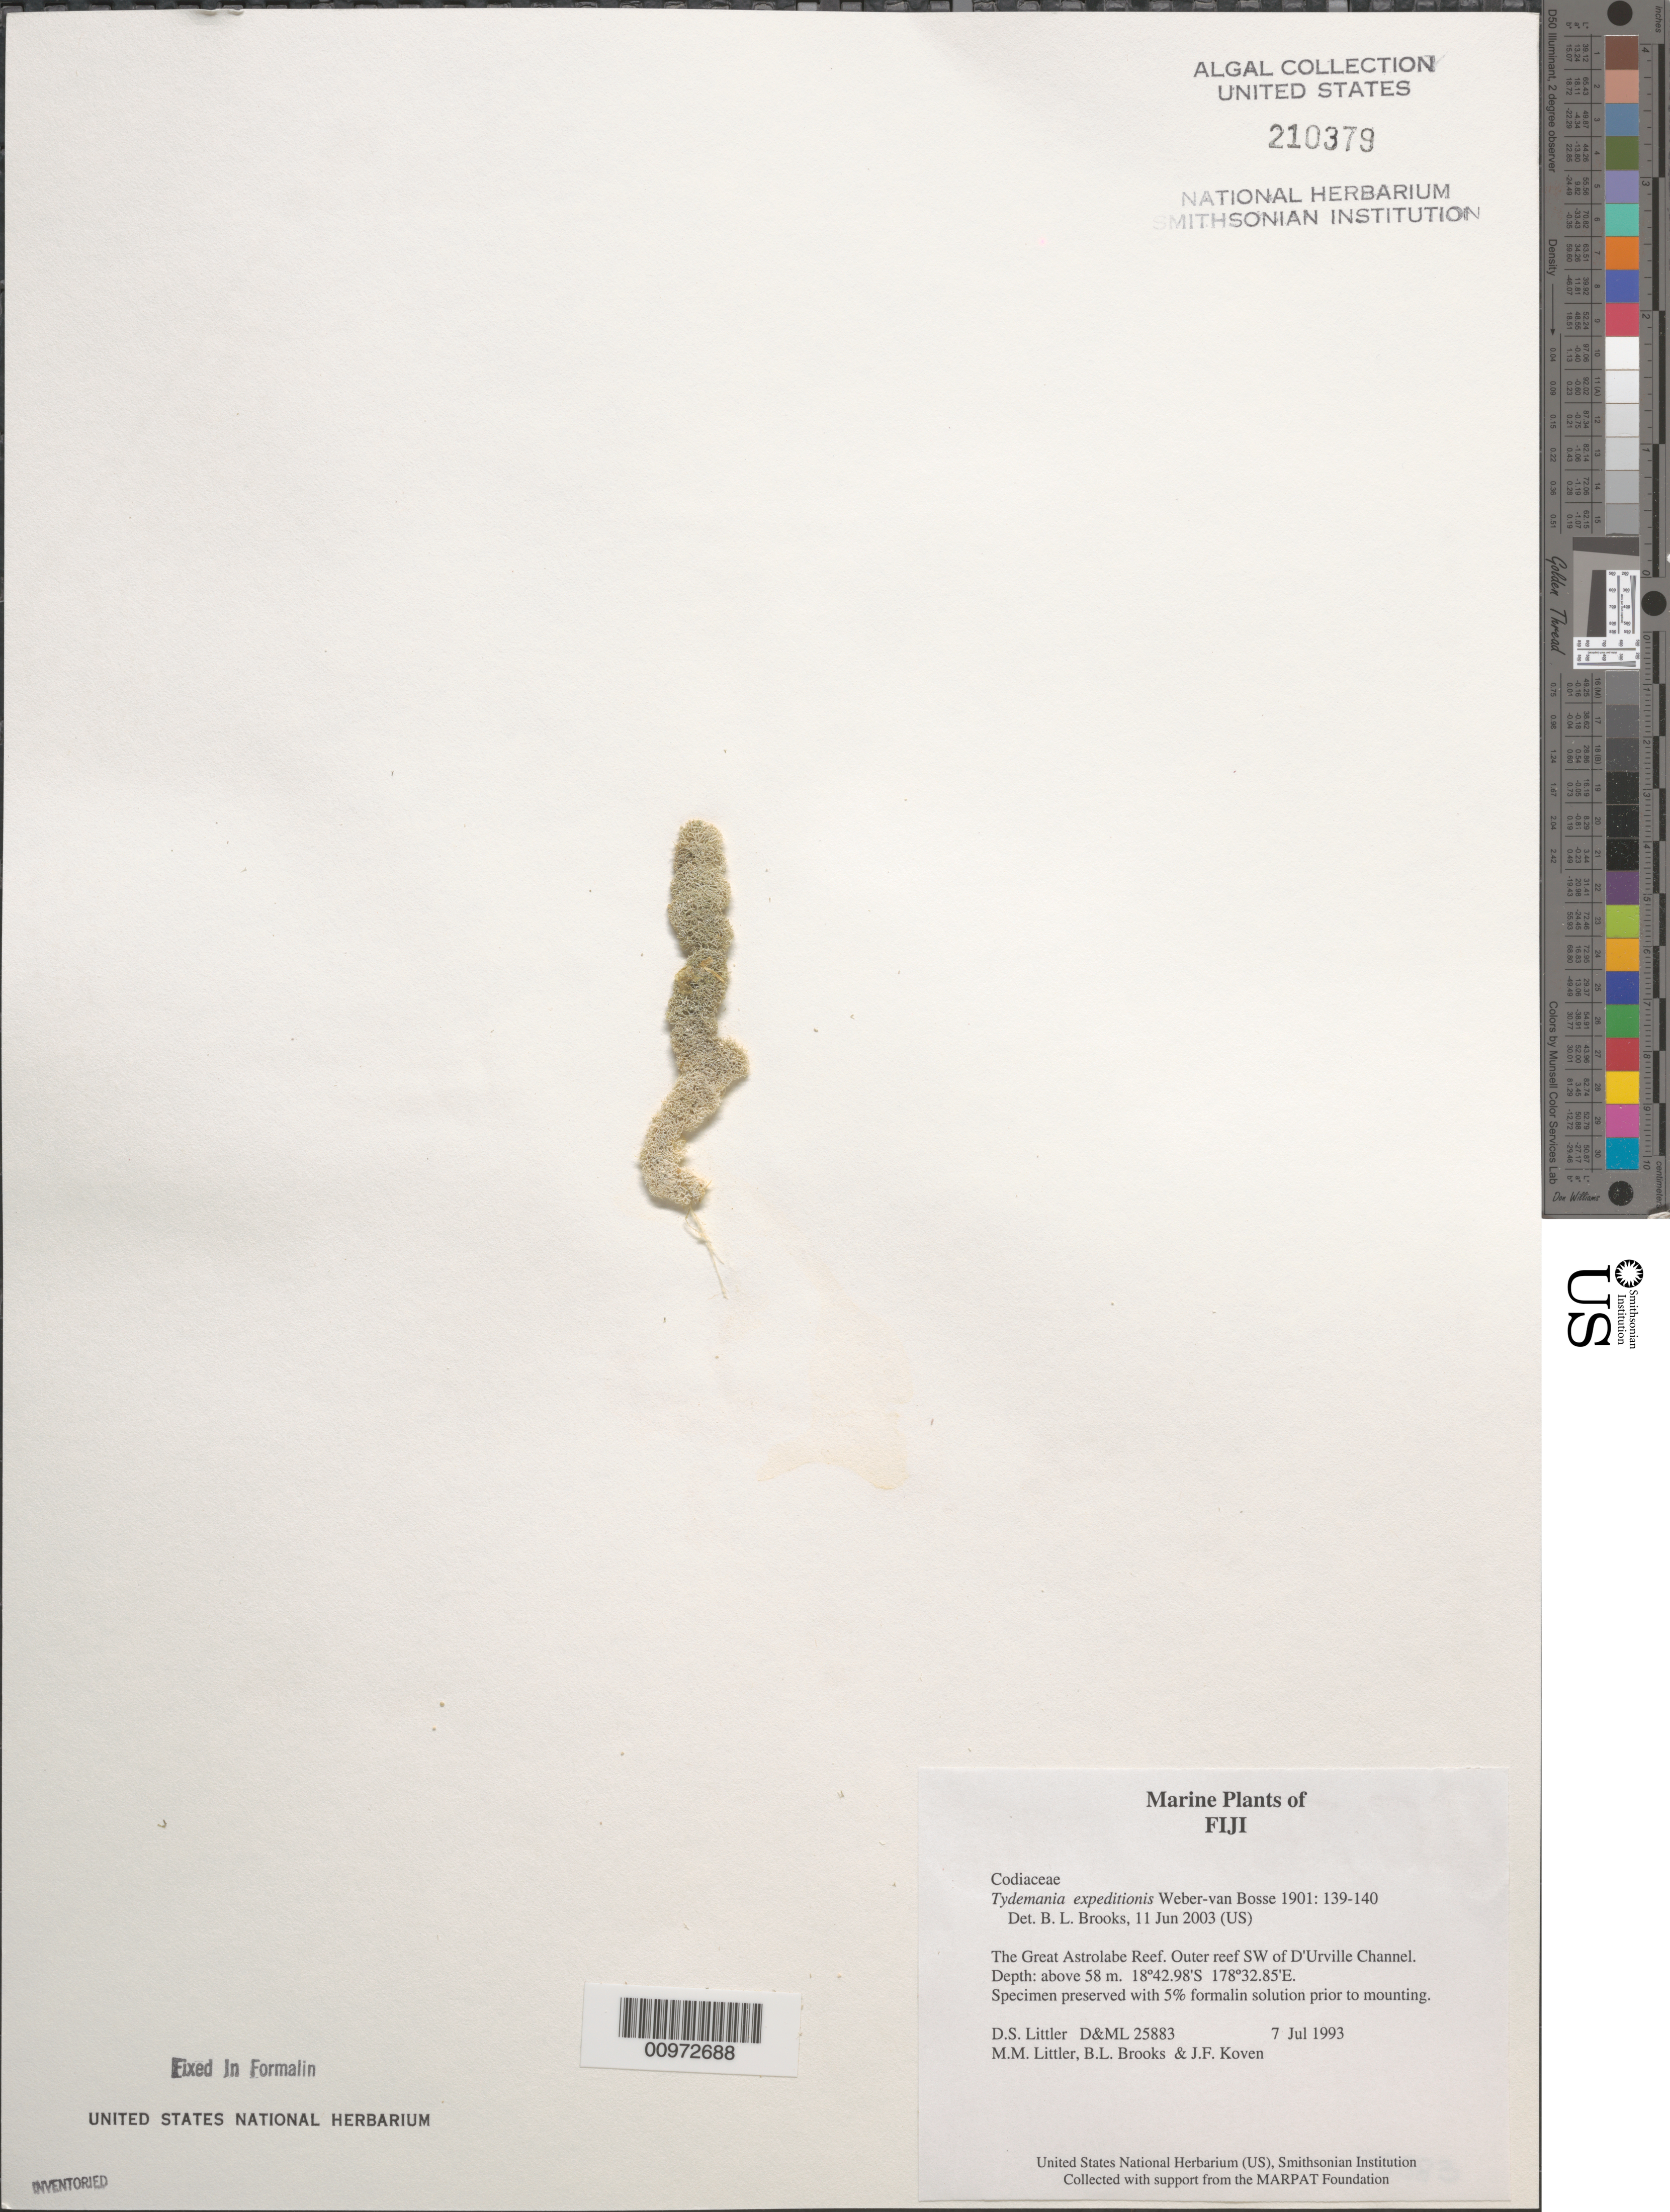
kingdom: Plantae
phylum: Chlorophyta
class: Ulvophyceae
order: Bryopsidales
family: Udoteaceae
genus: Tydemania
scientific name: Tydemania expeditionis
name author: Weber Bosse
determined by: Brooks, B. L., (BOT), Smithsonian Institution - National Museum of Natural History (UNITED STATES)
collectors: D. S. Littler, M. M. Littler, B. Brooks & J. Koven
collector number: D&ML 25883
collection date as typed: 07 Jul 1993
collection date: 1993-07-07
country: Fiji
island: Great Astrolabe Reef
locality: Great Astrolabe Reef, outer reef southwest of D'Urville Channel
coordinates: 18 42.98'S, 178 32.85'E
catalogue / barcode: US 210379